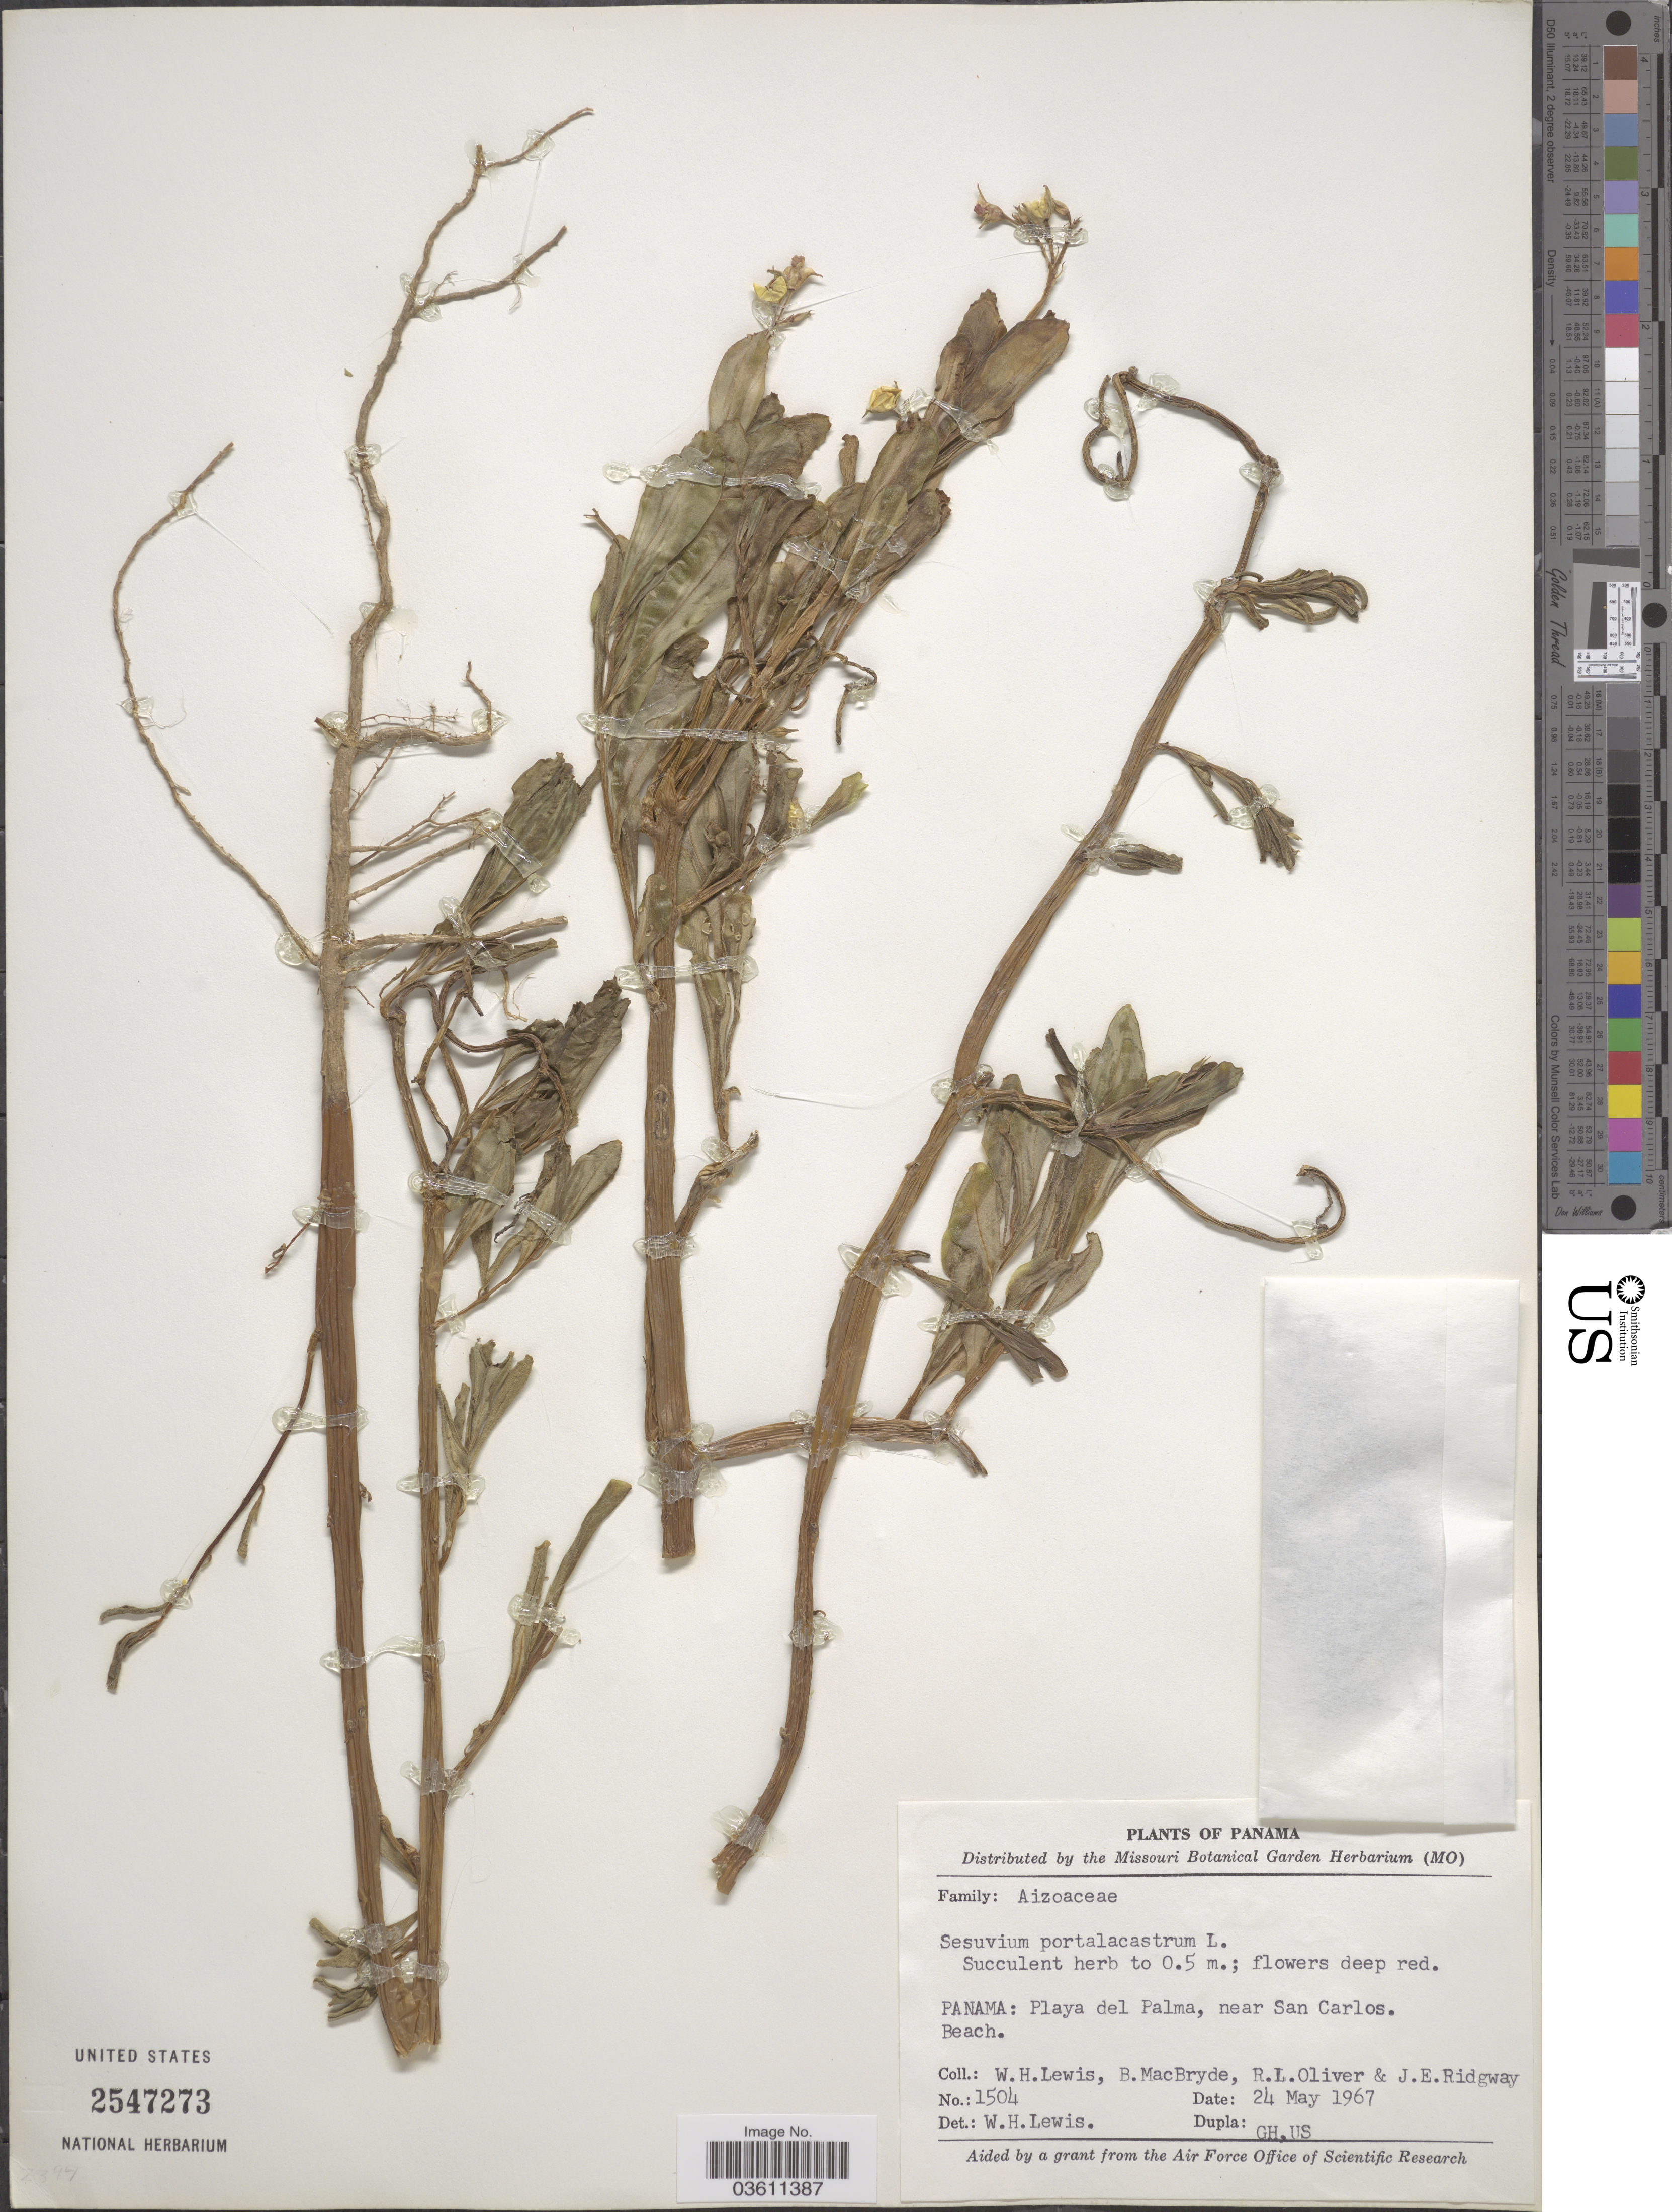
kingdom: Plantae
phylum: Tracheophyta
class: Magnoliopsida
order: Caryophyllales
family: Aizoaceae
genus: Sesuvium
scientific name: Sesuvium portulacastrum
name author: (L.) L.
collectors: W. H. Lewis, B. MacBryde, R. Oliver & J. Ridgway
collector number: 1504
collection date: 1967-05-24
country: Panama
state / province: Panamá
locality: Playa del Palma, near San Carlos. Beach.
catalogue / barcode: US 2547273